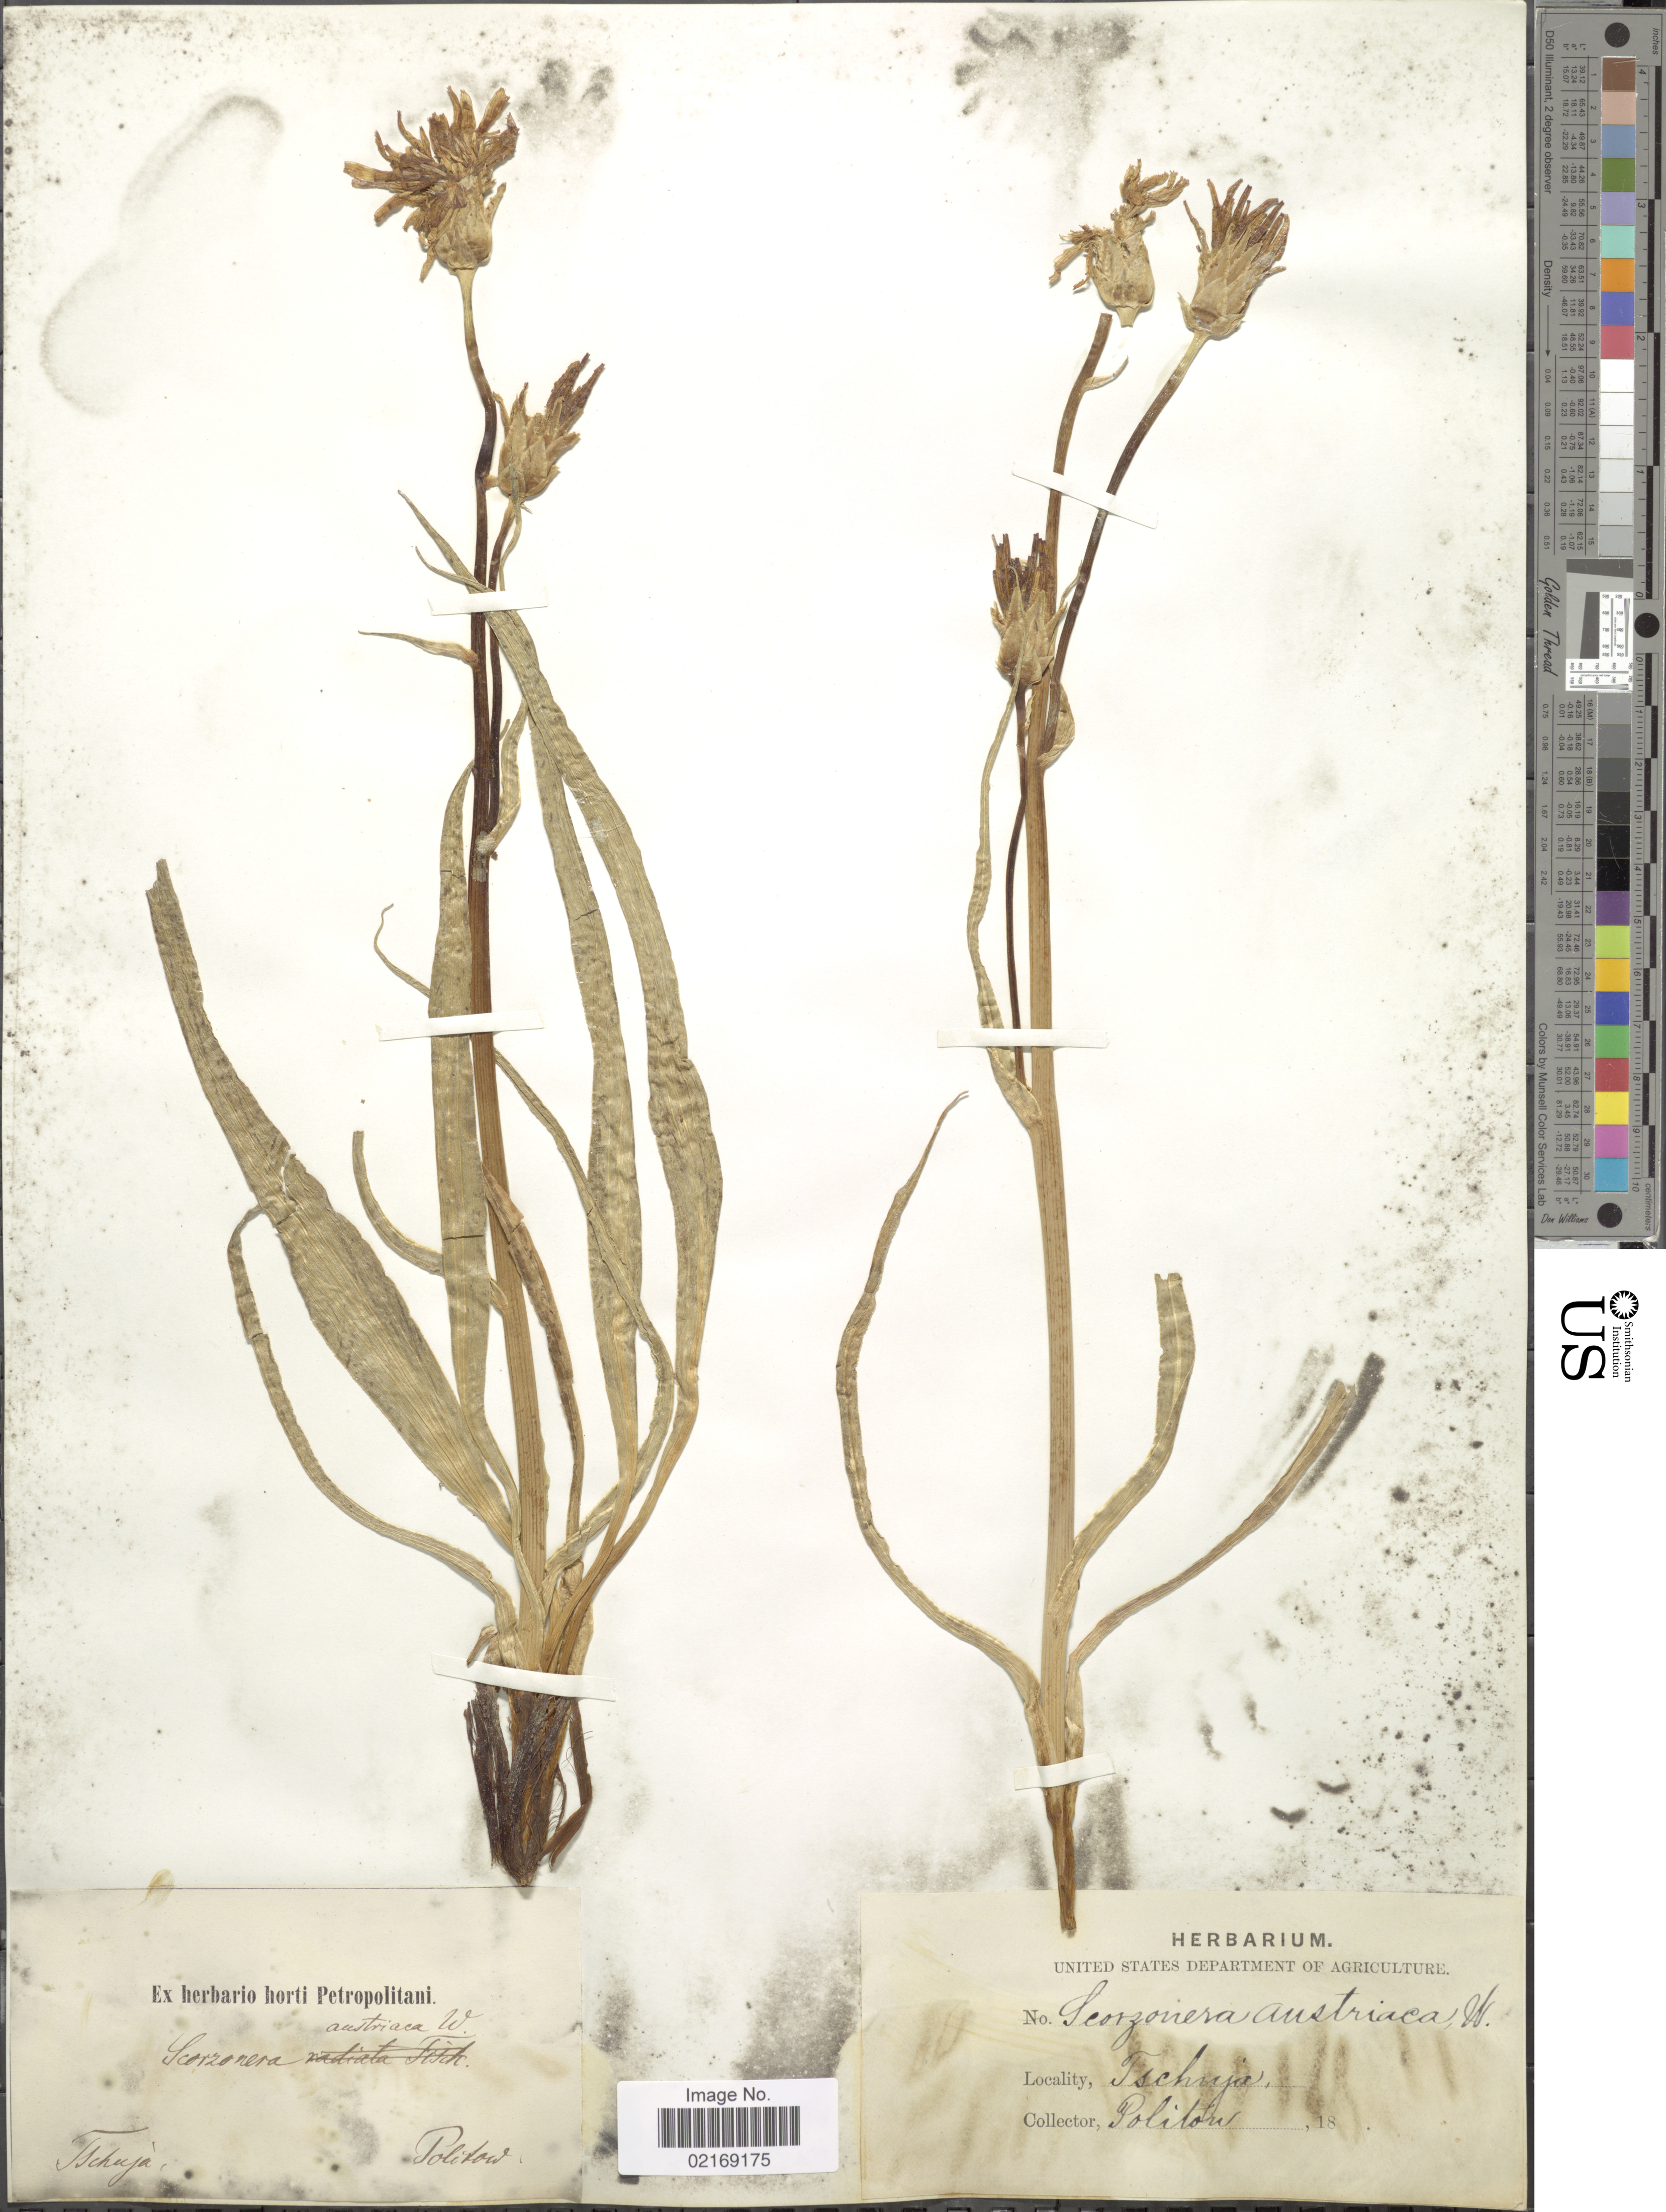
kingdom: Plantae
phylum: Tracheophyta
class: Magnoliopsida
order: Asterales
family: Asteraceae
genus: Scorzonera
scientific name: Scorzonera austriaca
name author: Willd.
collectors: -. Politow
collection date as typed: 18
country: Russian Federation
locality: Tschuja